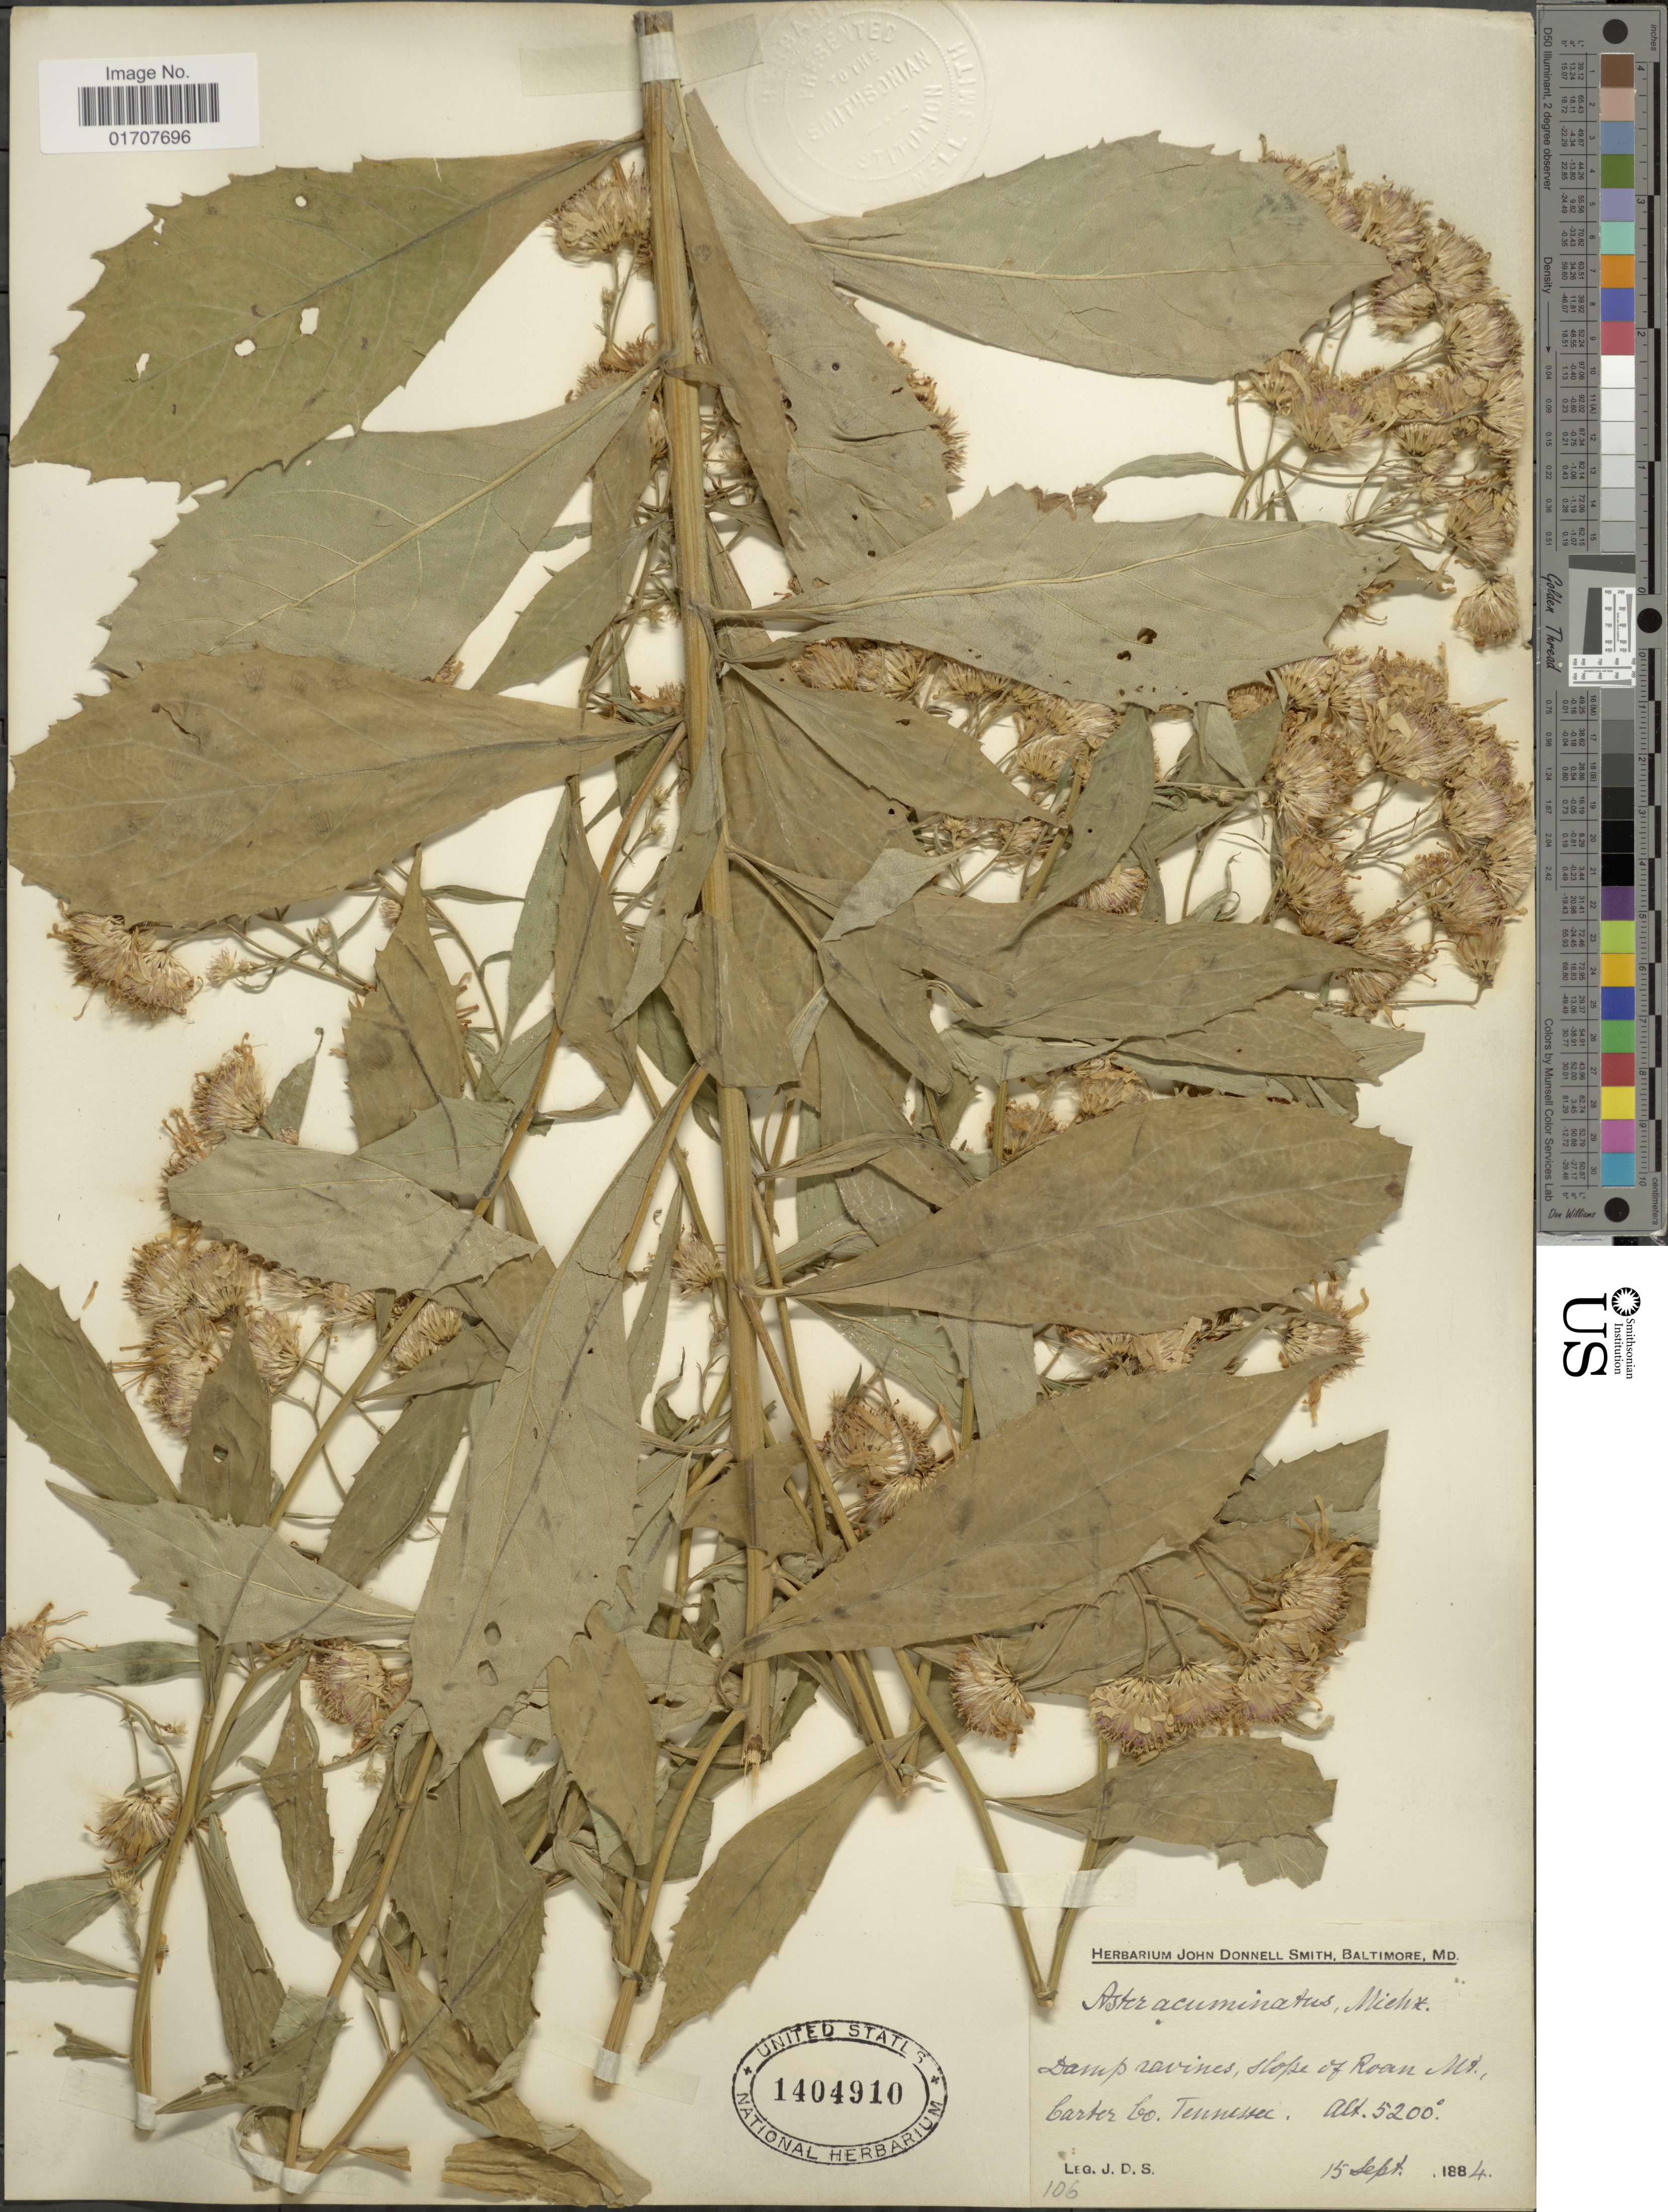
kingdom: Plantae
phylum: Tracheophyta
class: Magnoliopsida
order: Asterales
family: Asteraceae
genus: Oclemena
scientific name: Oclemena acuminata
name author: (Michx.) Greene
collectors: J. Donnell Smith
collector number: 106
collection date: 1884-09-15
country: United States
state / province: Tennessee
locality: Damp ravines, slope of Roan Mt., Carter Co.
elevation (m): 1585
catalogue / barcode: US 1404910